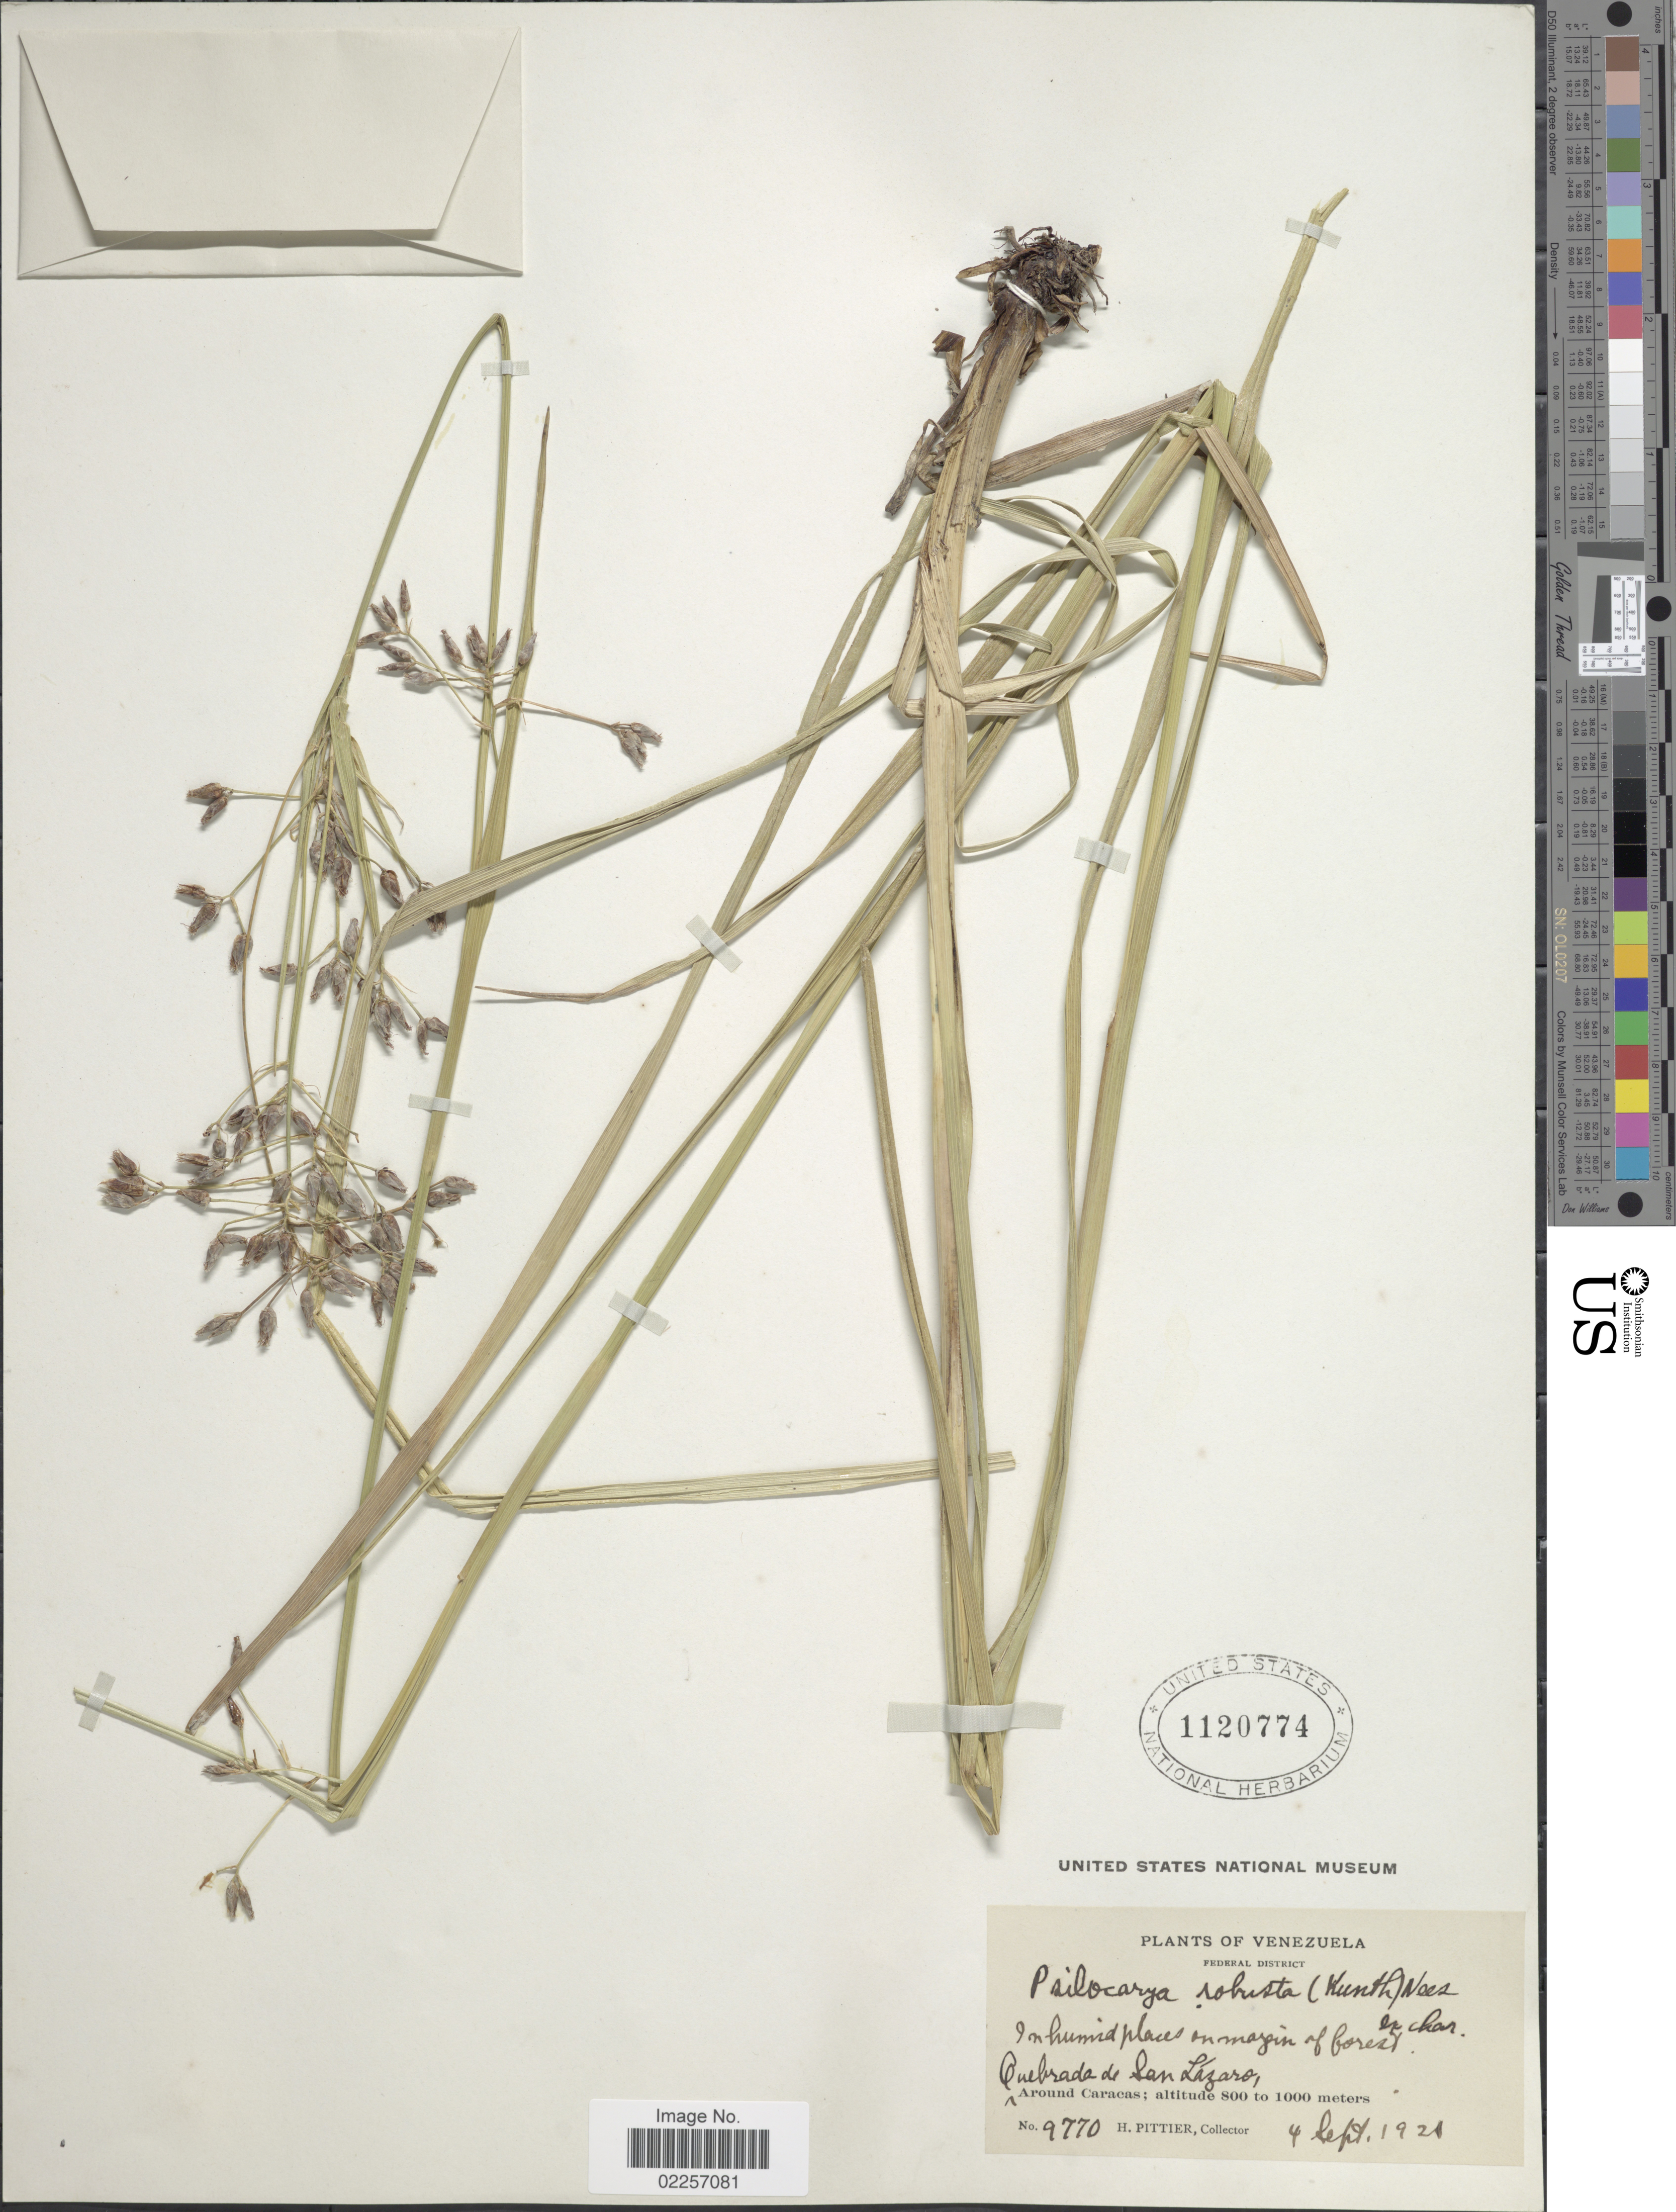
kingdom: Plantae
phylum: Tracheophyta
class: Liliopsida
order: Poales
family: Cyperaceae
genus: Rhynchospora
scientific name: Rhynchospora robusta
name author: (Kunth) Boeckeler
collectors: H. F. Pittier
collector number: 9770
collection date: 1921-09-04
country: Venezuela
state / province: Distrito Federal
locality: Federal District. In humid places on margin of forest. Quebrada de San Lazaro, Around Caracas.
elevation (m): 800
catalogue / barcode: US 1120774